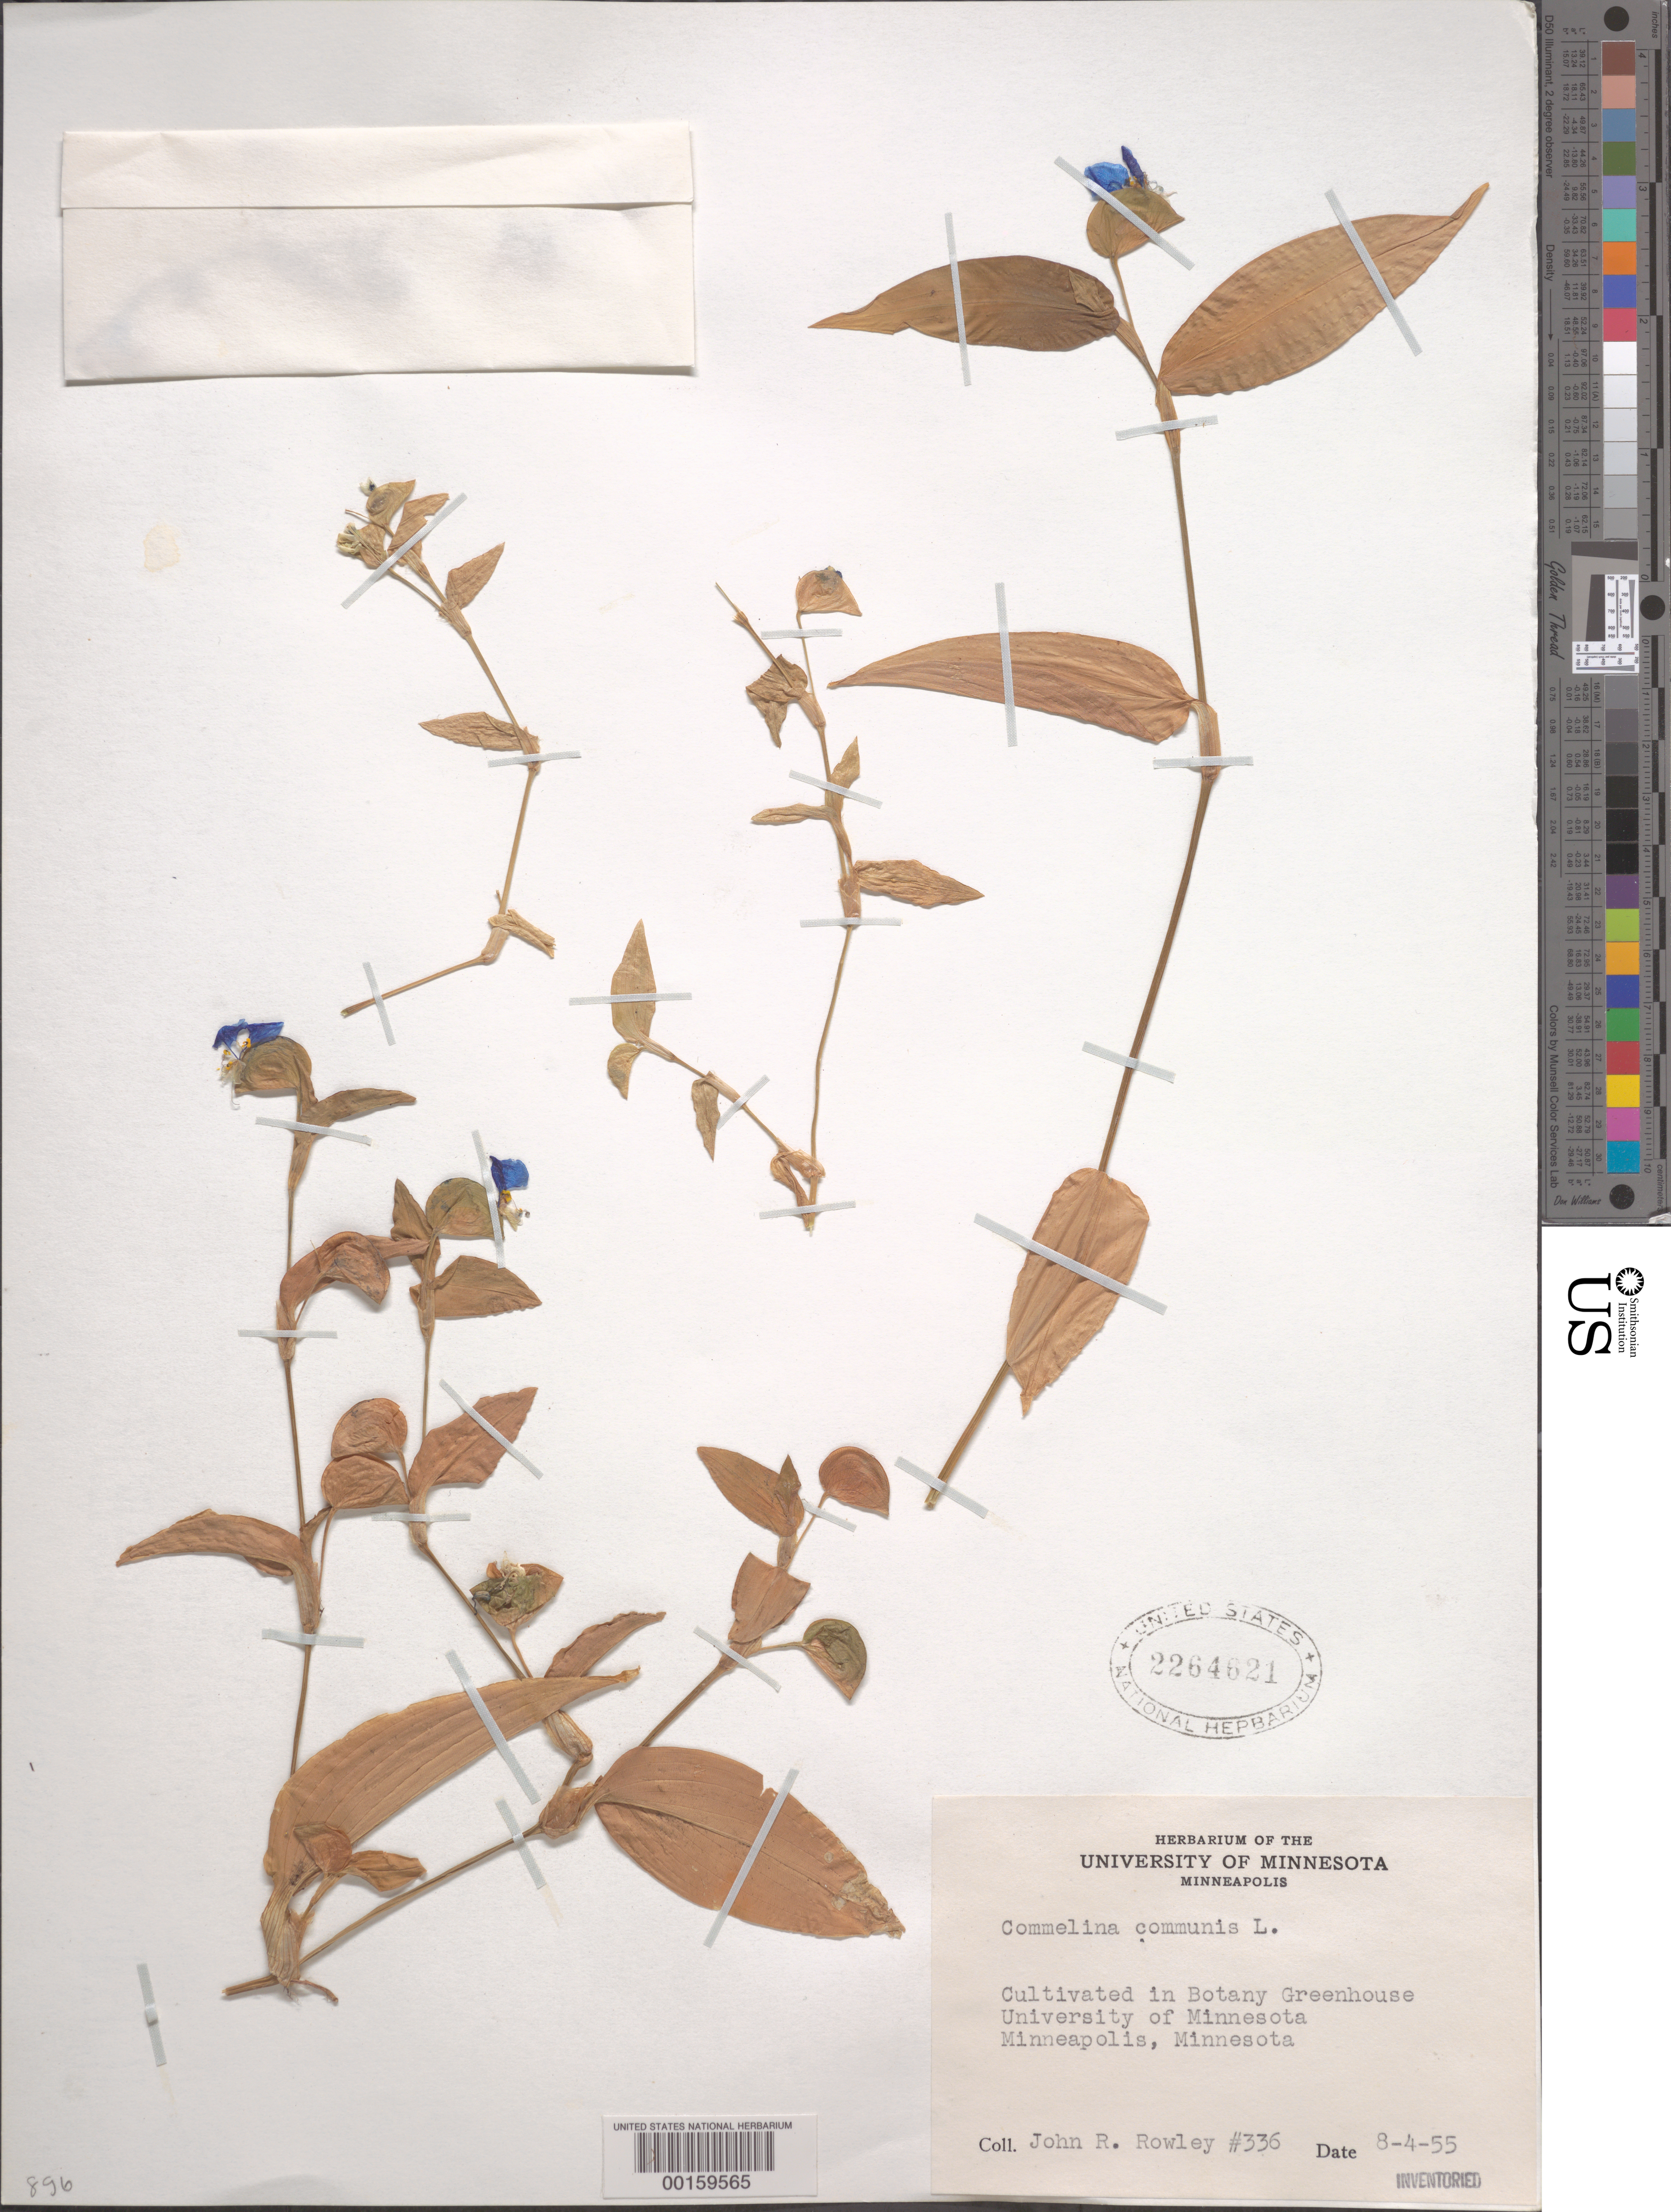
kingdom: Plantae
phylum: Tracheophyta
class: Liliopsida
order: Commelinales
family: Commelinaceae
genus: Commelina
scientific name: Commelina communis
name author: L.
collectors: J. Rowley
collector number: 336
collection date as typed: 04 Aug 1955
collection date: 1955-08-04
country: Panama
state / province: Chiriquí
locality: Around San Felix.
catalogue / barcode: US 2264621